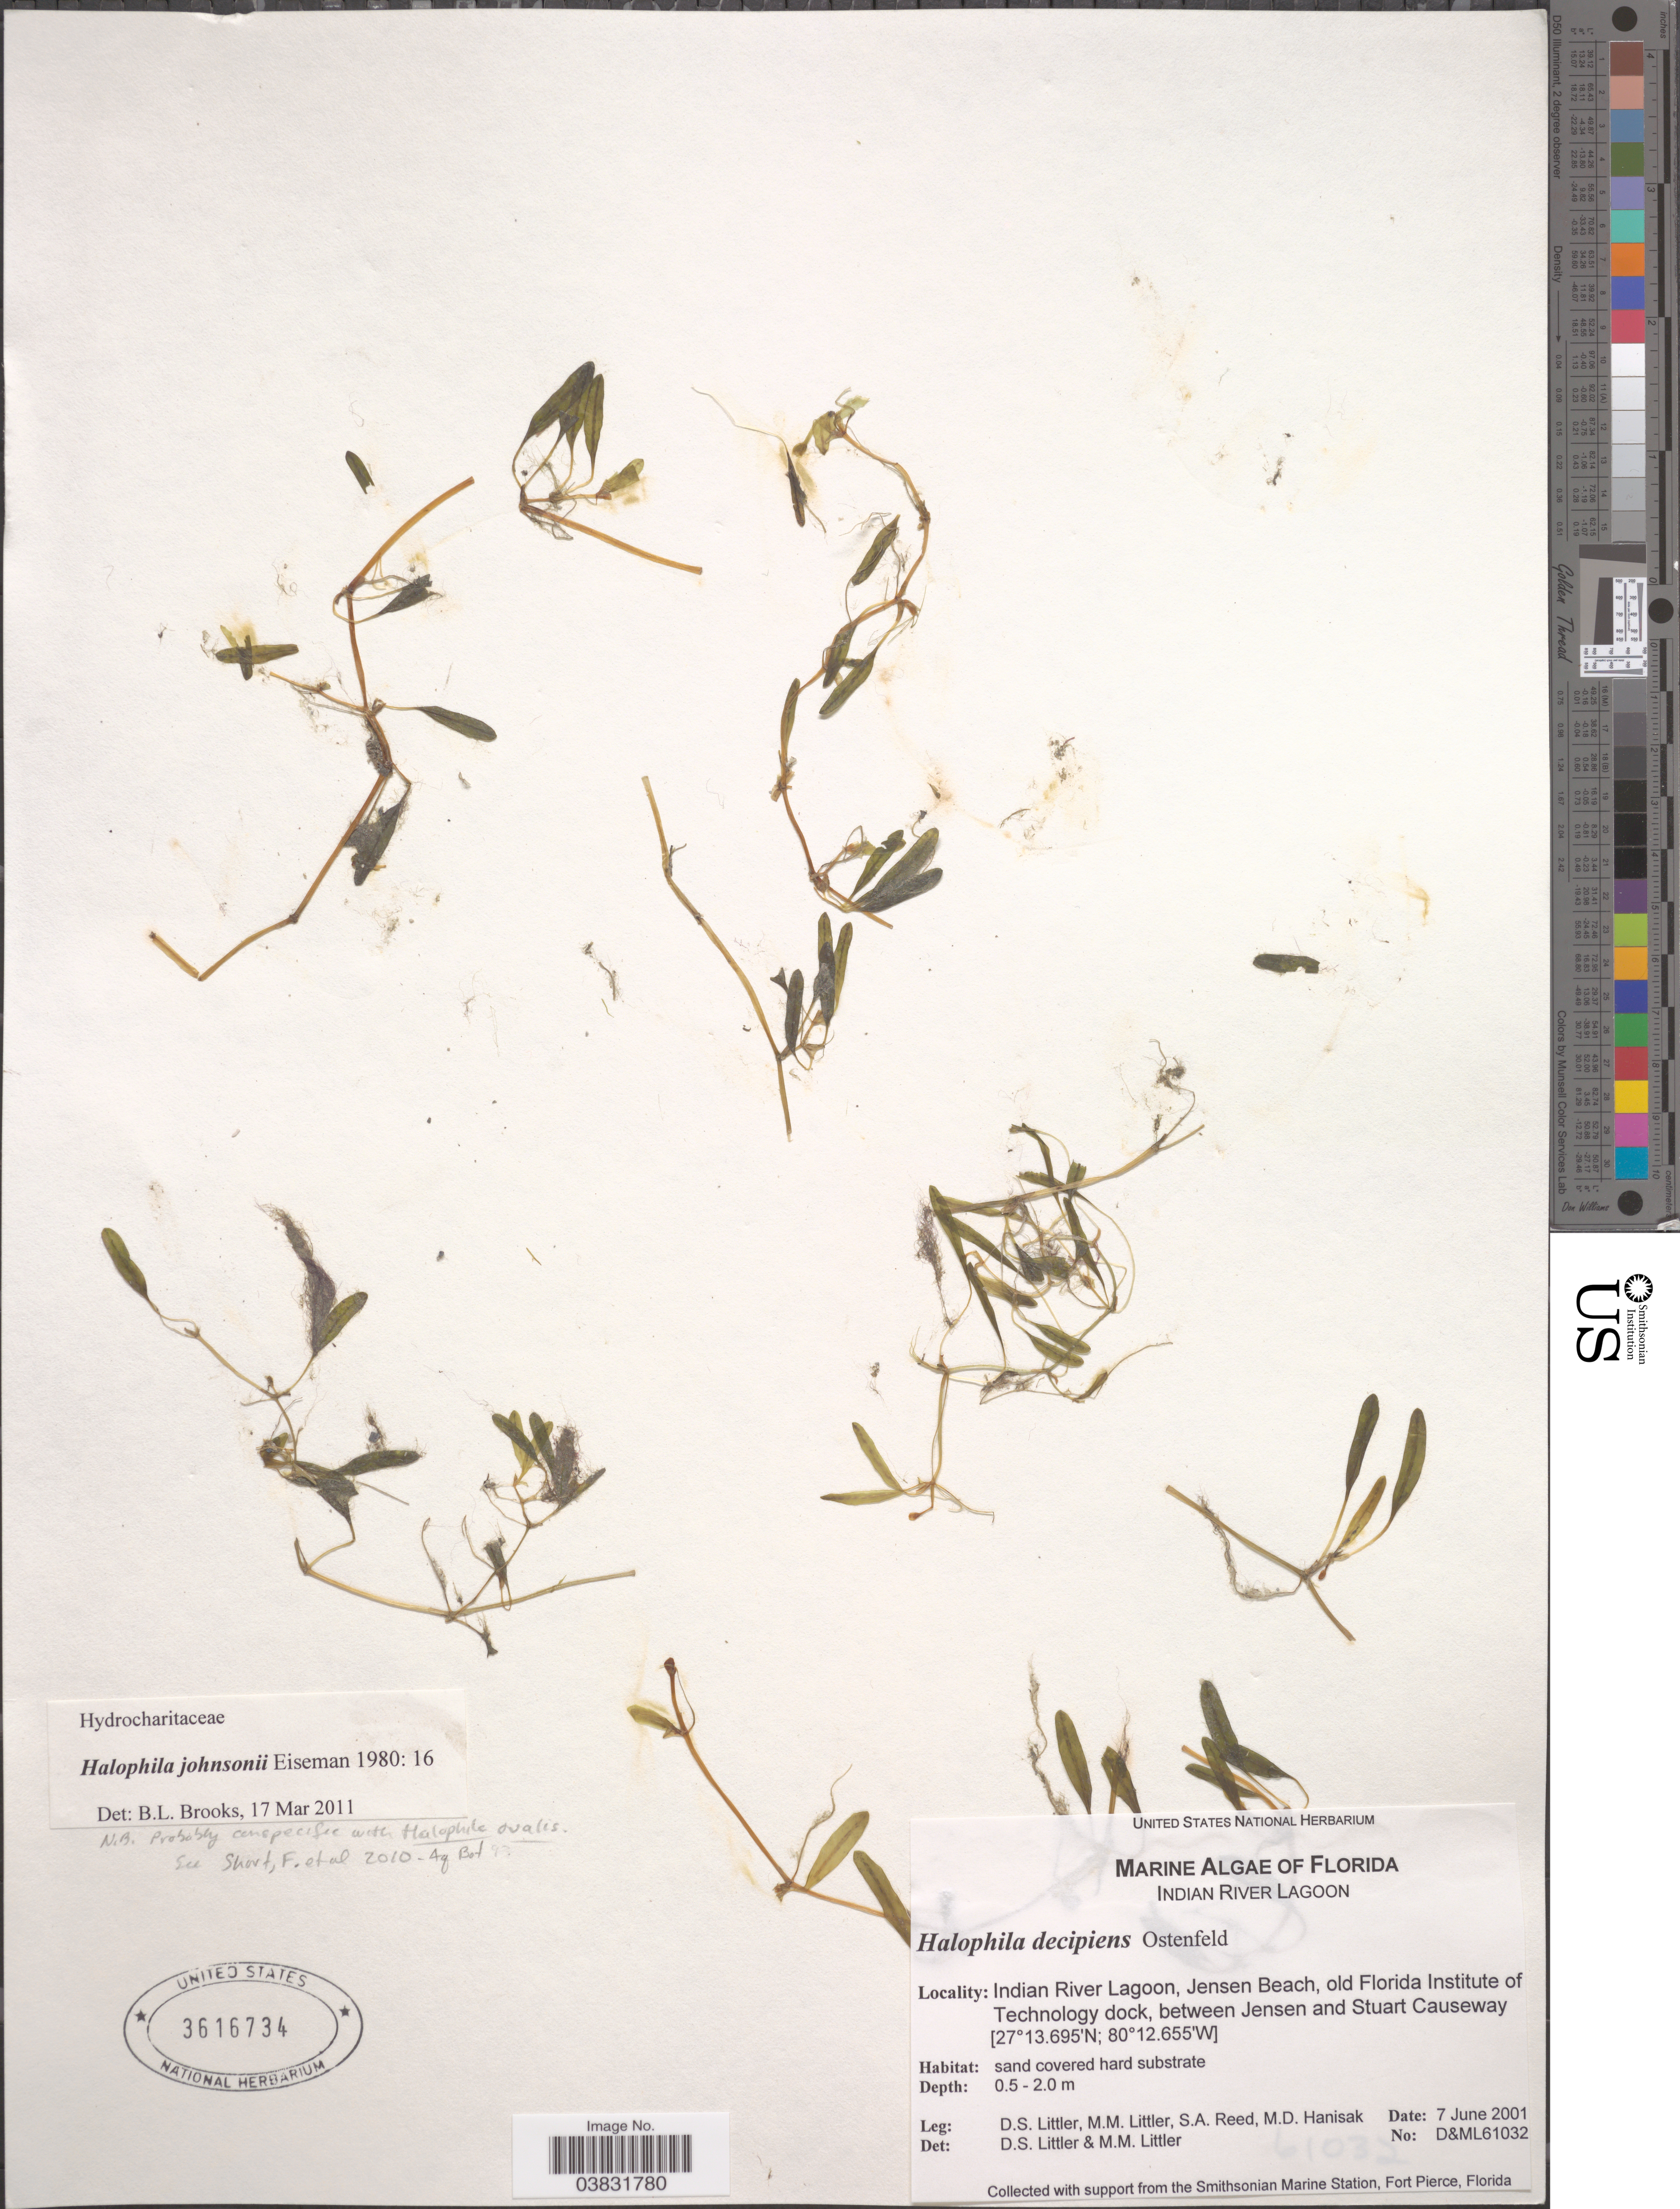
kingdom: Plantae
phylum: Tracheophyta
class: Liliopsida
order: Alismatales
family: Hydrocharitaceae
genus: Halophila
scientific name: Halophila johnsonii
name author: Eiseman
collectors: D. S. Littler, S. Reed & M. Hanisak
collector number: D&ML61032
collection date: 2001-06-07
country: United States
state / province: Florida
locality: Indian River Lagoon, Jensen Beach, FL, old Florida Institute of Technology dock, between Jensen and Stuart Causeway.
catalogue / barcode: US 3616734